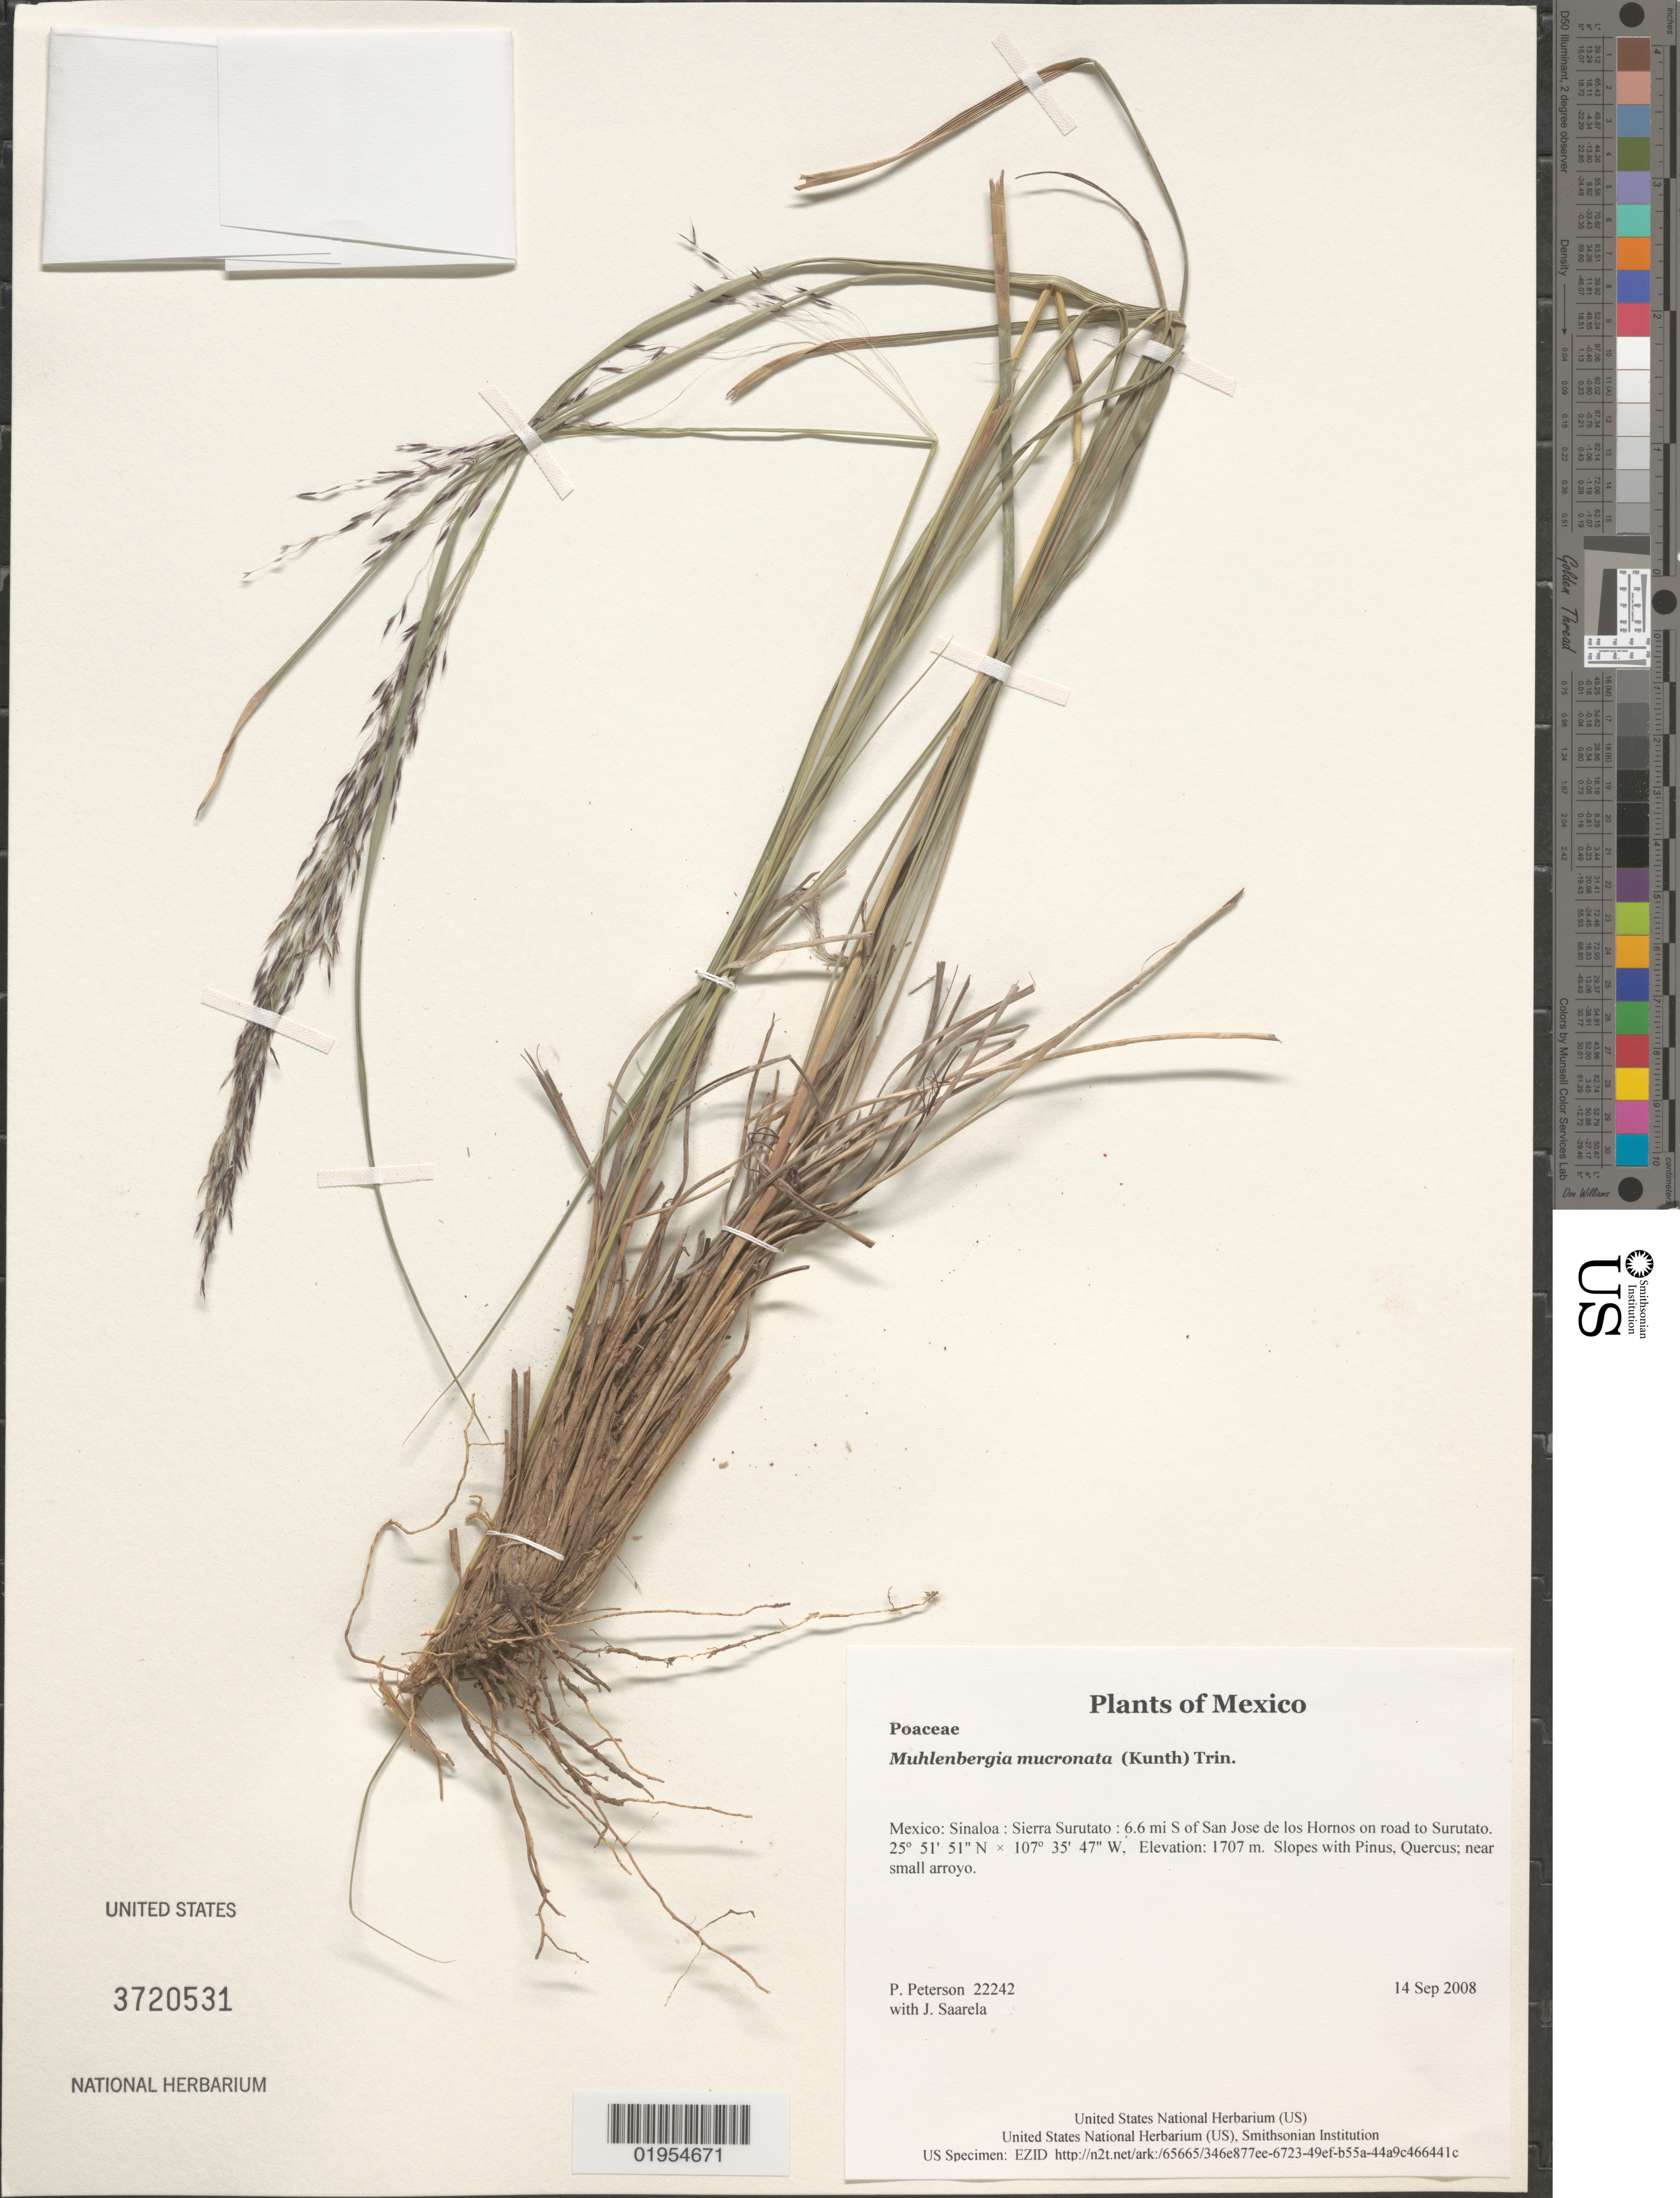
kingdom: Plantae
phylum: Tracheophyta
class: Liliopsida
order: Poales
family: Poaceae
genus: Muhlenbergia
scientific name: Muhlenbergia mucronata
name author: (Kunth) Trin.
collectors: P. M. Peterson & J. Saarela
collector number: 22242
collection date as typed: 14 Sep 2008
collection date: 2008-09-14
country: Mexico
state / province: Sinaloa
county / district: Sierra Surutato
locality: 6.6 mi S of San Jose de los Hornos on road to Surutato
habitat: Slopes with Pinus, Quercus; near small arroyo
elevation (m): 1707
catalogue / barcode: US 3720531